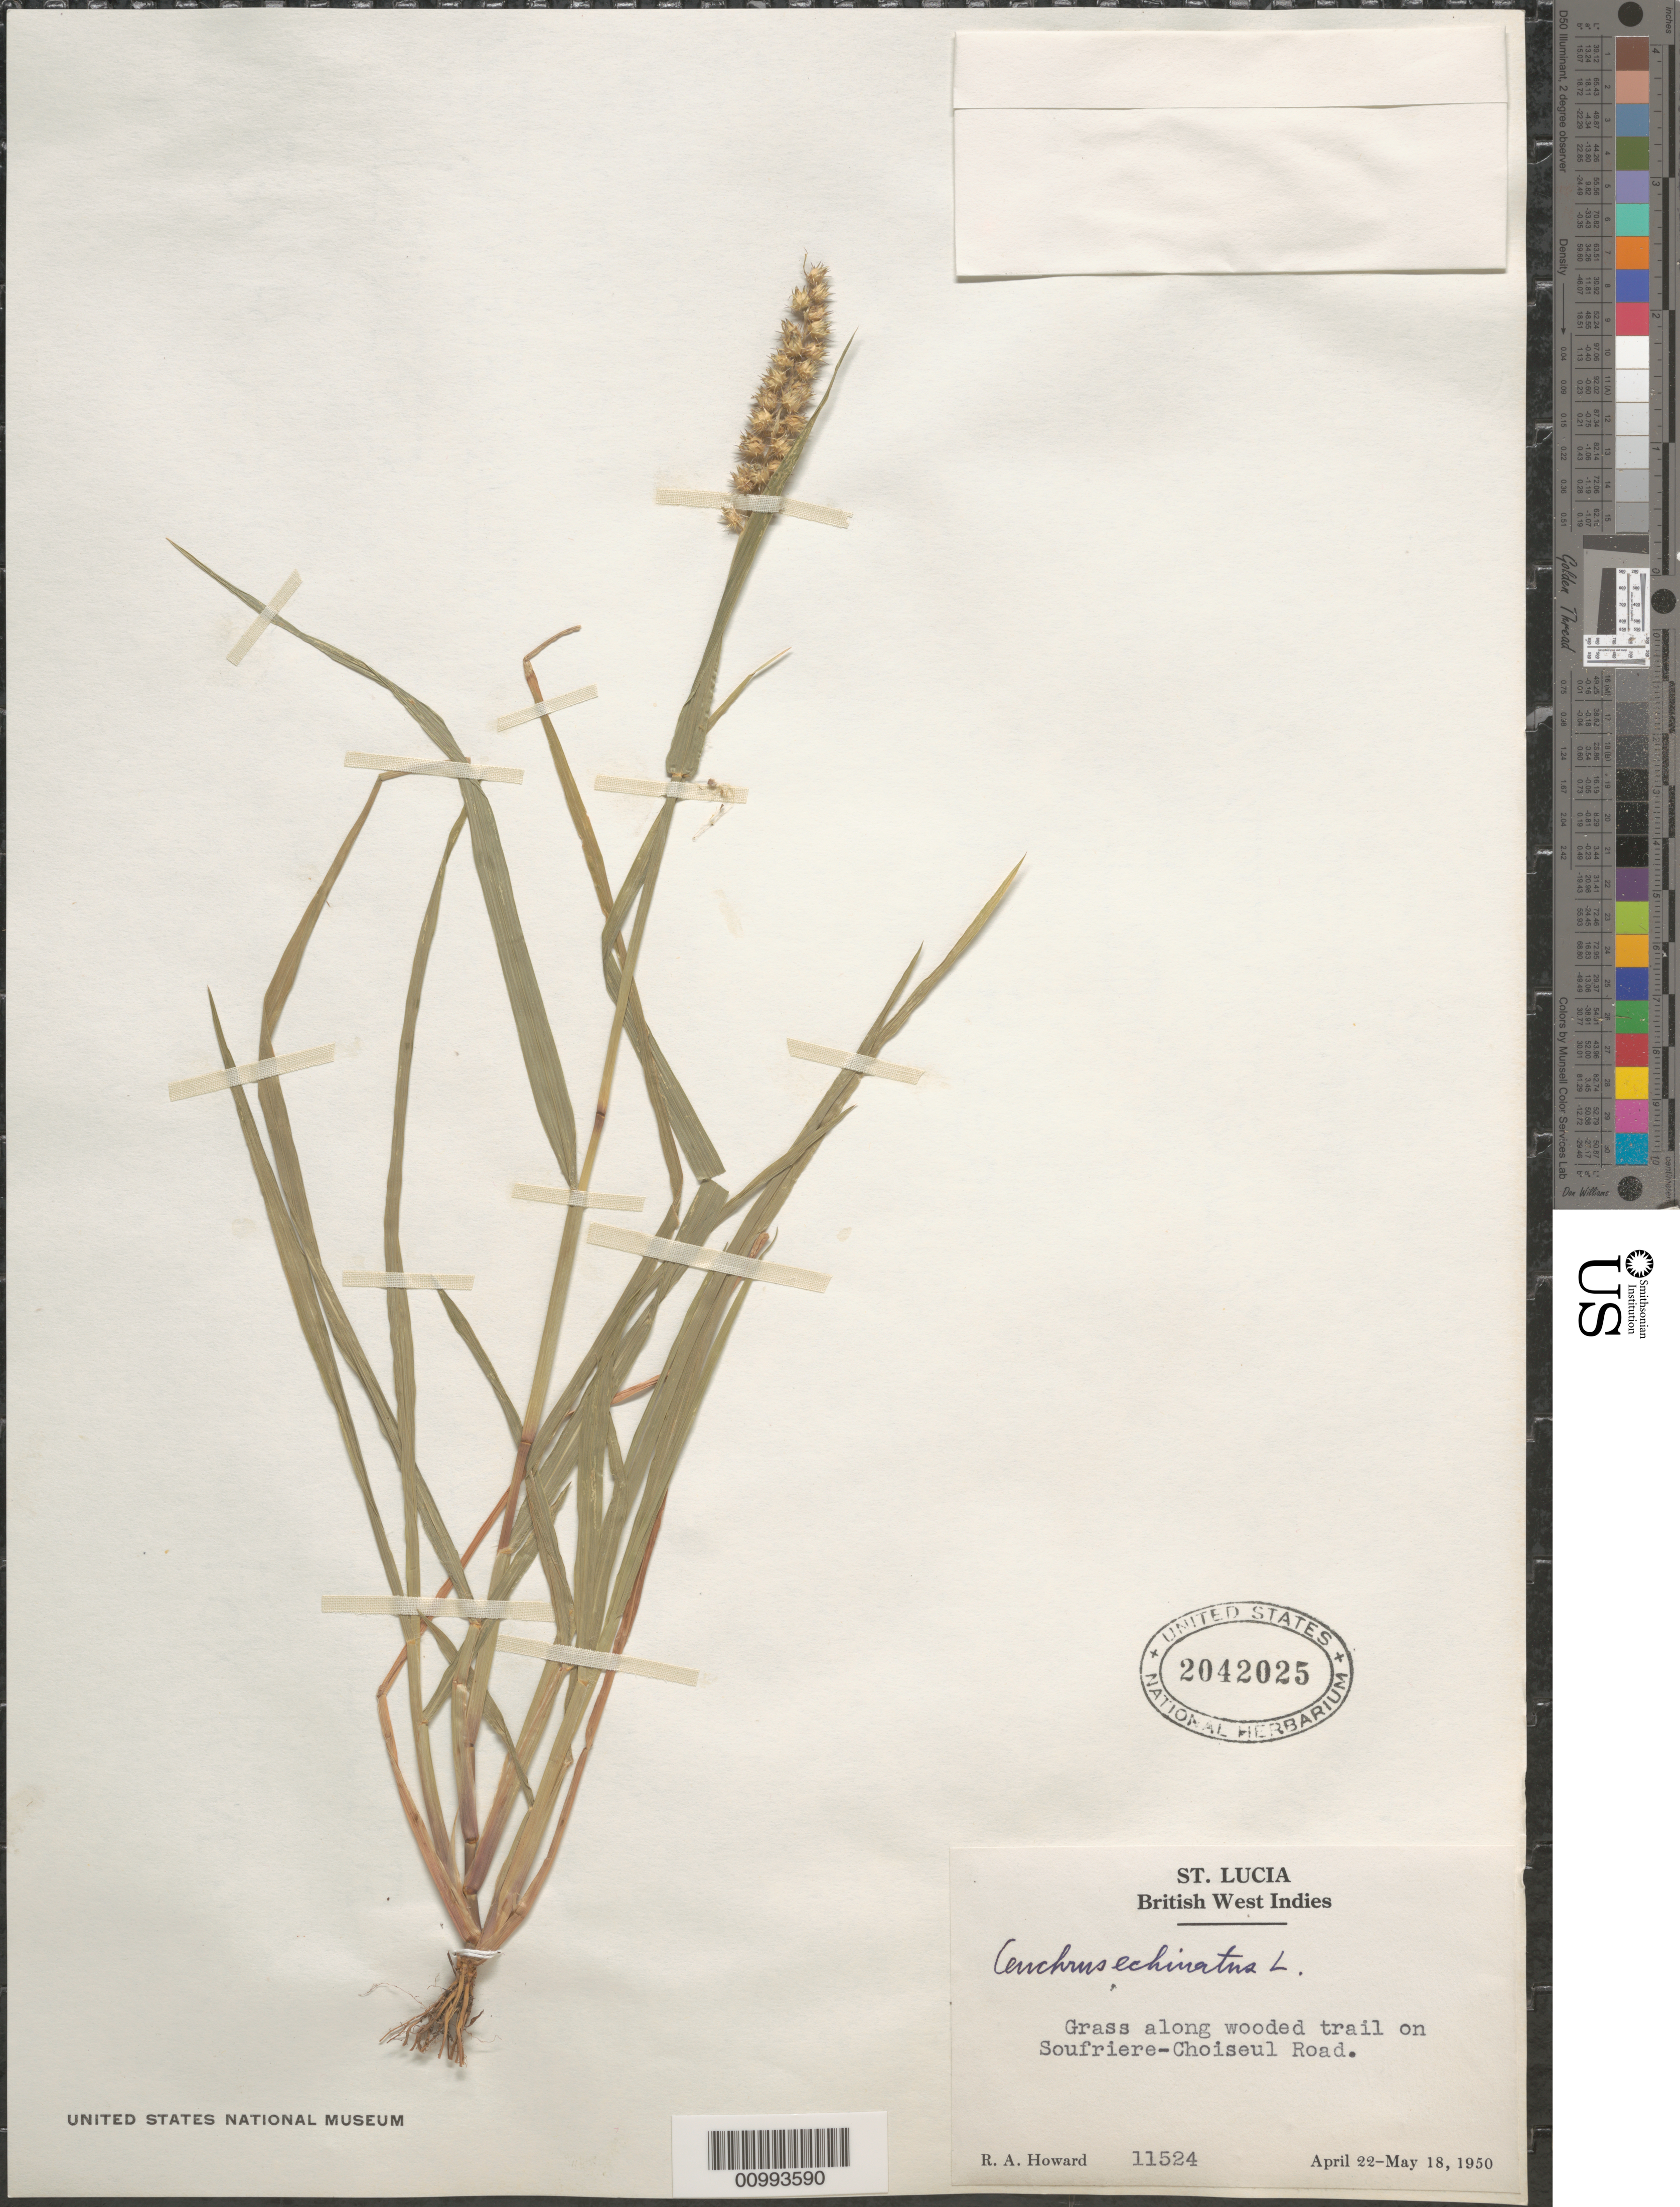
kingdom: Plantae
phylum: Tracheophyta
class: Liliopsida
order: Poales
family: Poaceae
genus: Cenchrus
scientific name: Cenchrus echinatus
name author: L.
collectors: R. A. Howard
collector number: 11524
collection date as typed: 22 Apr 1950 to18 May 1950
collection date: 1950-04-22/1950-05-18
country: St. Lucia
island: St. Lucia I.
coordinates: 0 N, 0 E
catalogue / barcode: US 2042025